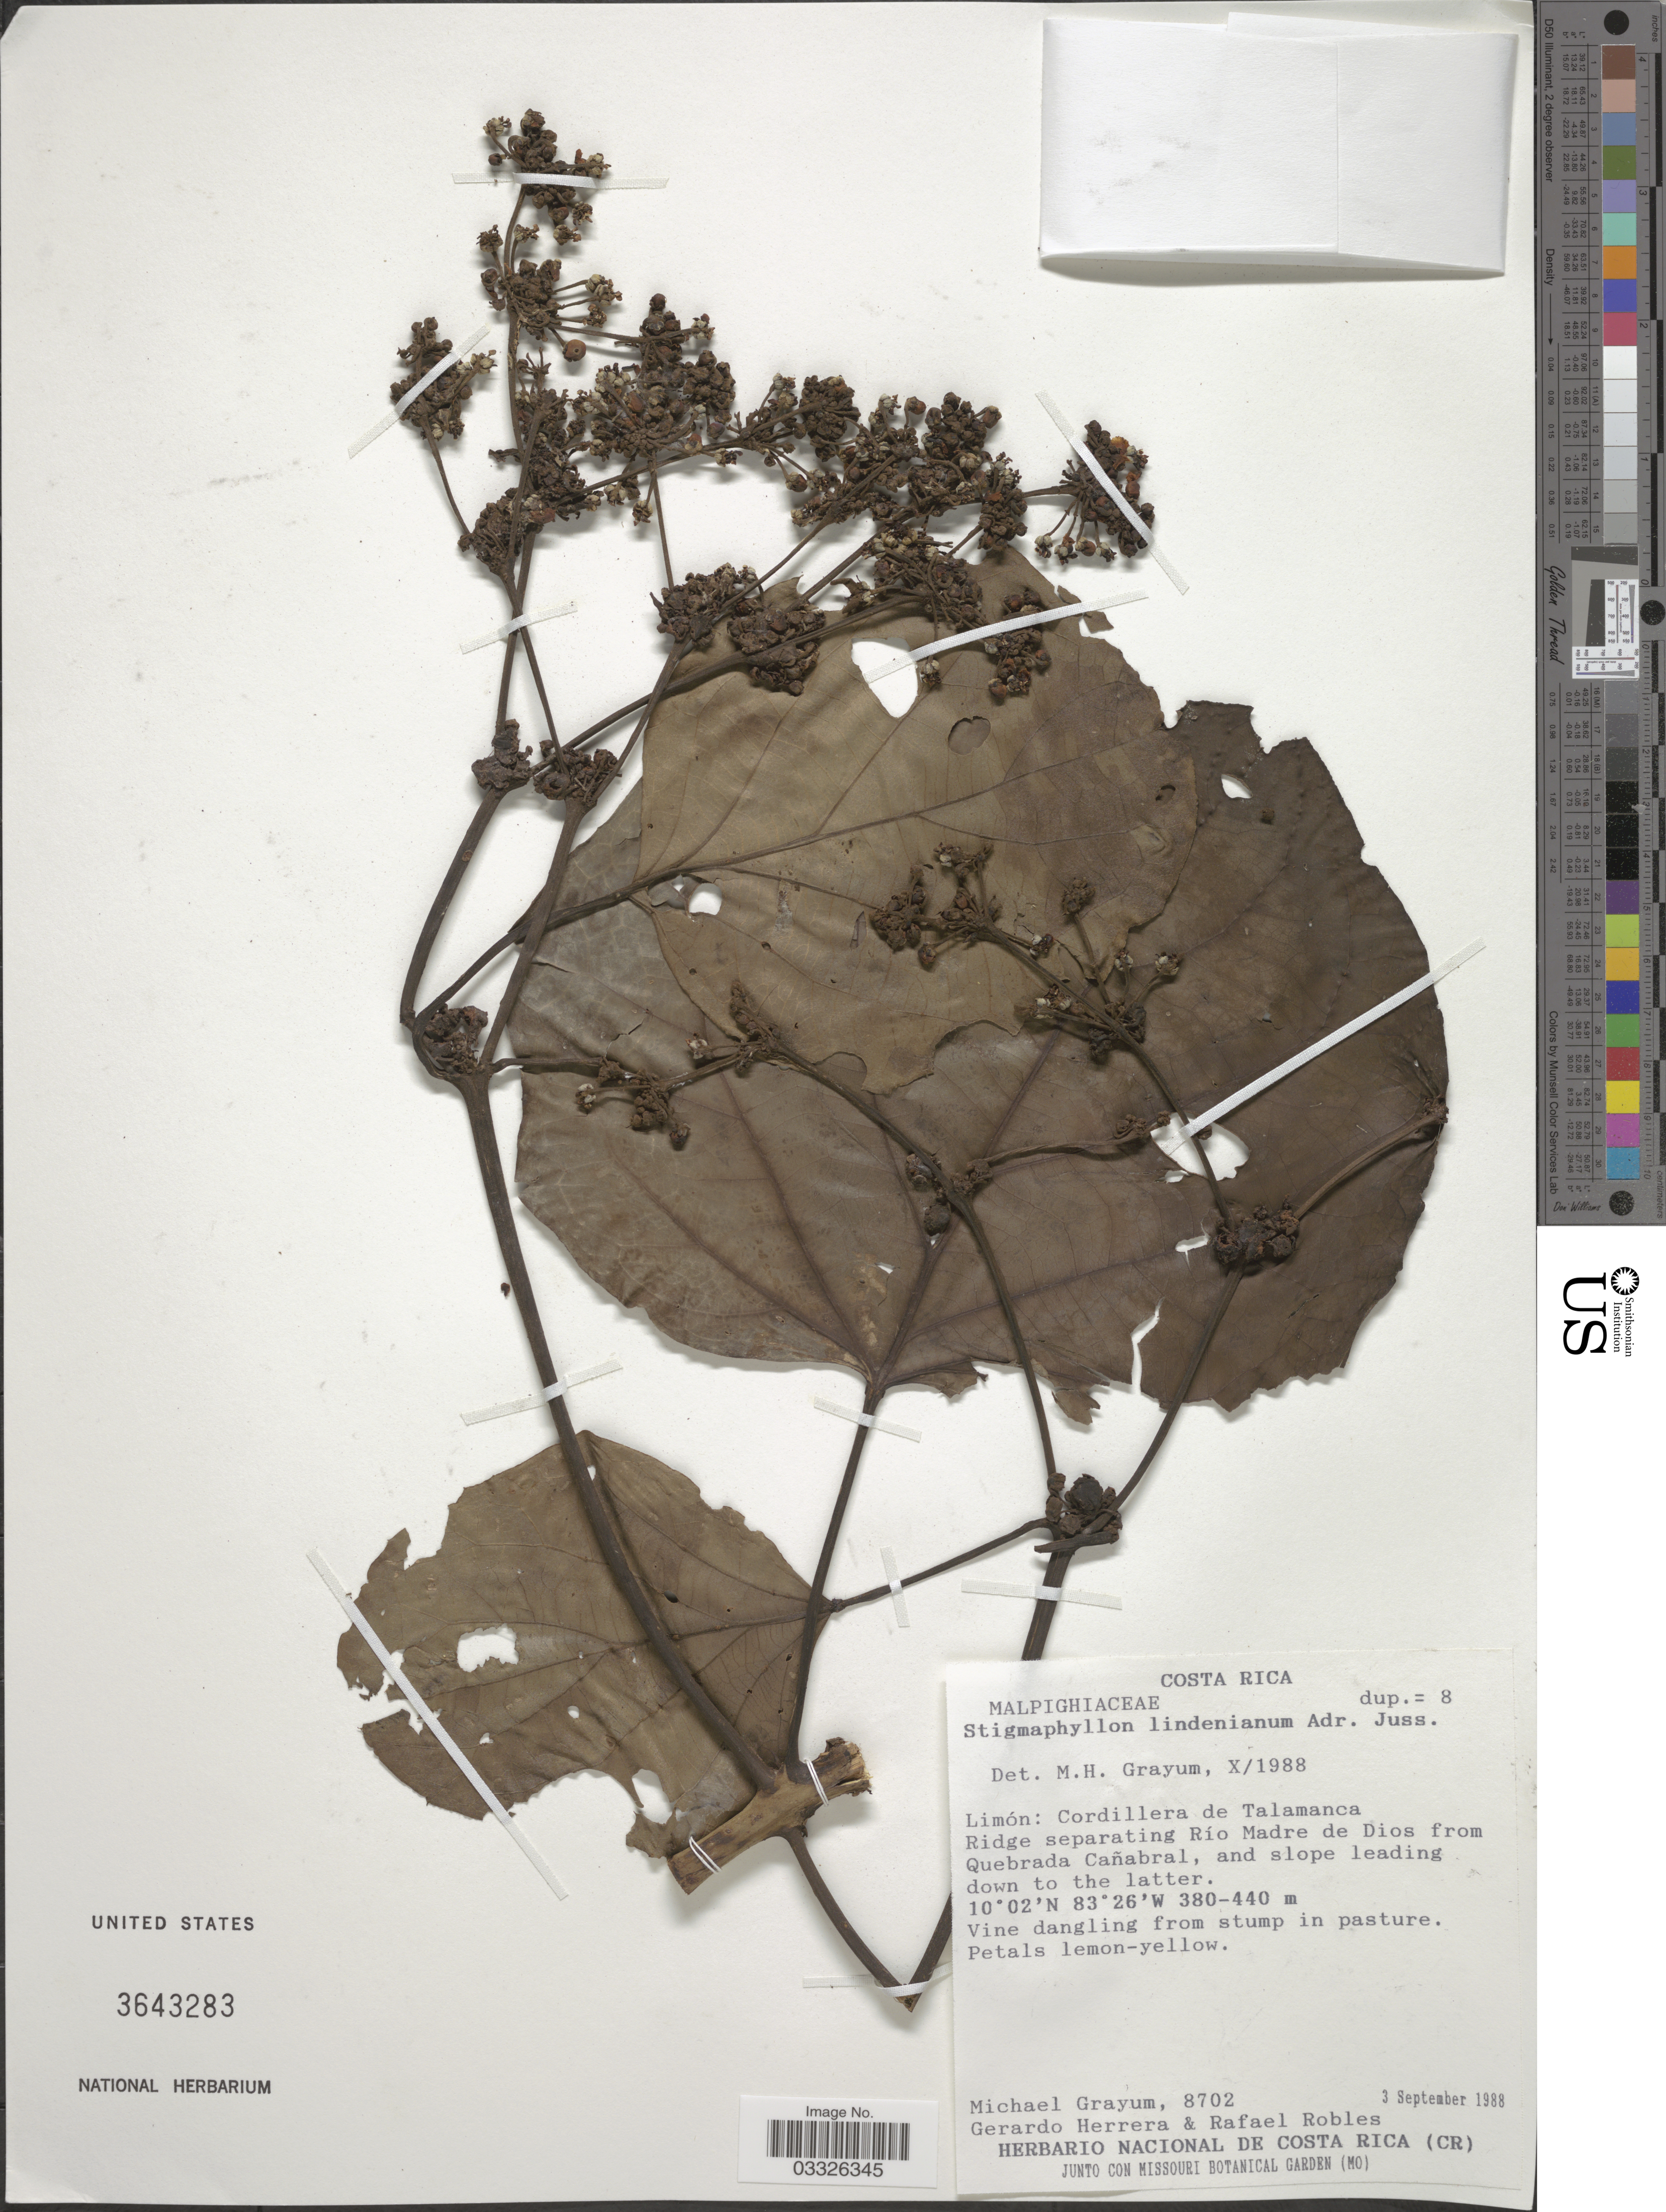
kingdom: Plantae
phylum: Tracheophyta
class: Magnoliopsida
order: Malpighiales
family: Malpighiaceae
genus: Stigmaphyllon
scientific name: Stigmaphyllon lindenianum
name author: A. Juss.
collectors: M. H. Grayum, G. Herrera & R. Robles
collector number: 8702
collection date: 1988-09-03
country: Costa Rica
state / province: Limón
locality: Cordillera de Talamanca Ridge separating Río Madre de Dios from Quebrada Cañabral, and slope leading down to the latter.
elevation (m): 380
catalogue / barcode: US 3643283